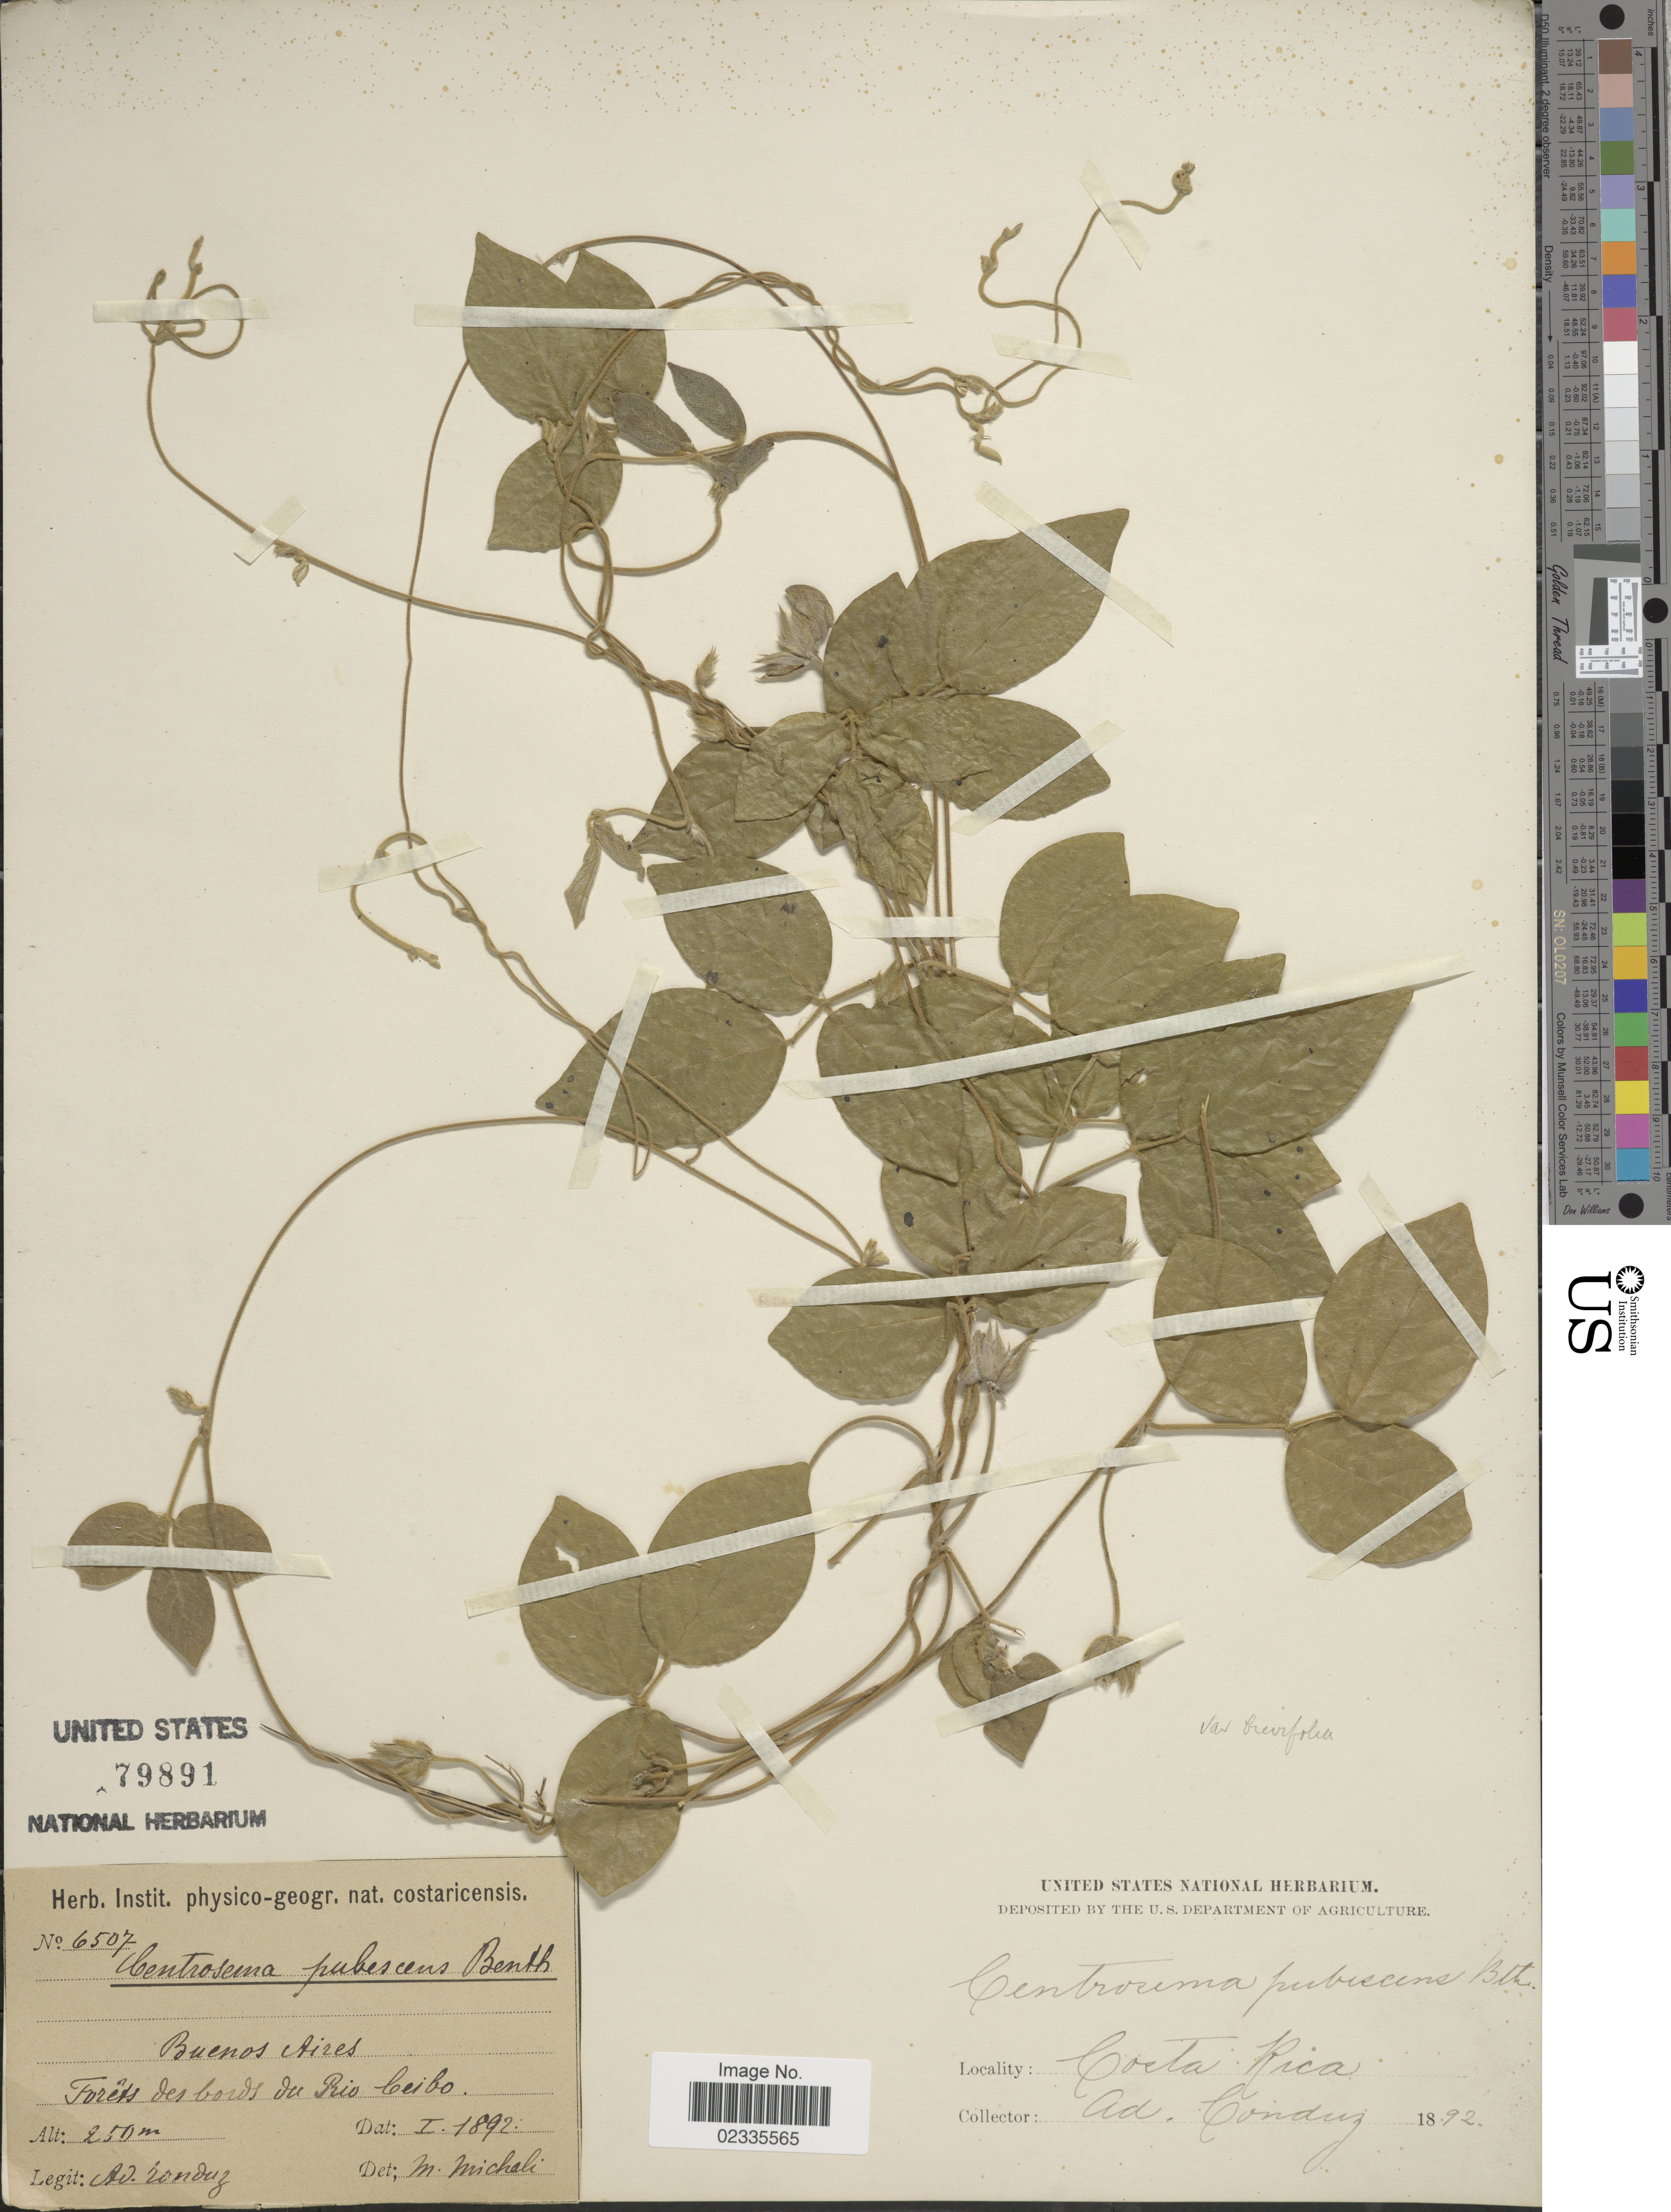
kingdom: Plantae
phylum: Tracheophyta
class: Magnoliopsida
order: Fabales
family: Fabaceae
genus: Centrosema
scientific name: Centrosema pubescens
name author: Benth.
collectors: A. Tonduz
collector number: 6507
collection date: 1892-01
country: Costa Rica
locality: Buenos Aires, Forets des bords du Rio Ceibo.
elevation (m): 250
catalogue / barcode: US 79891